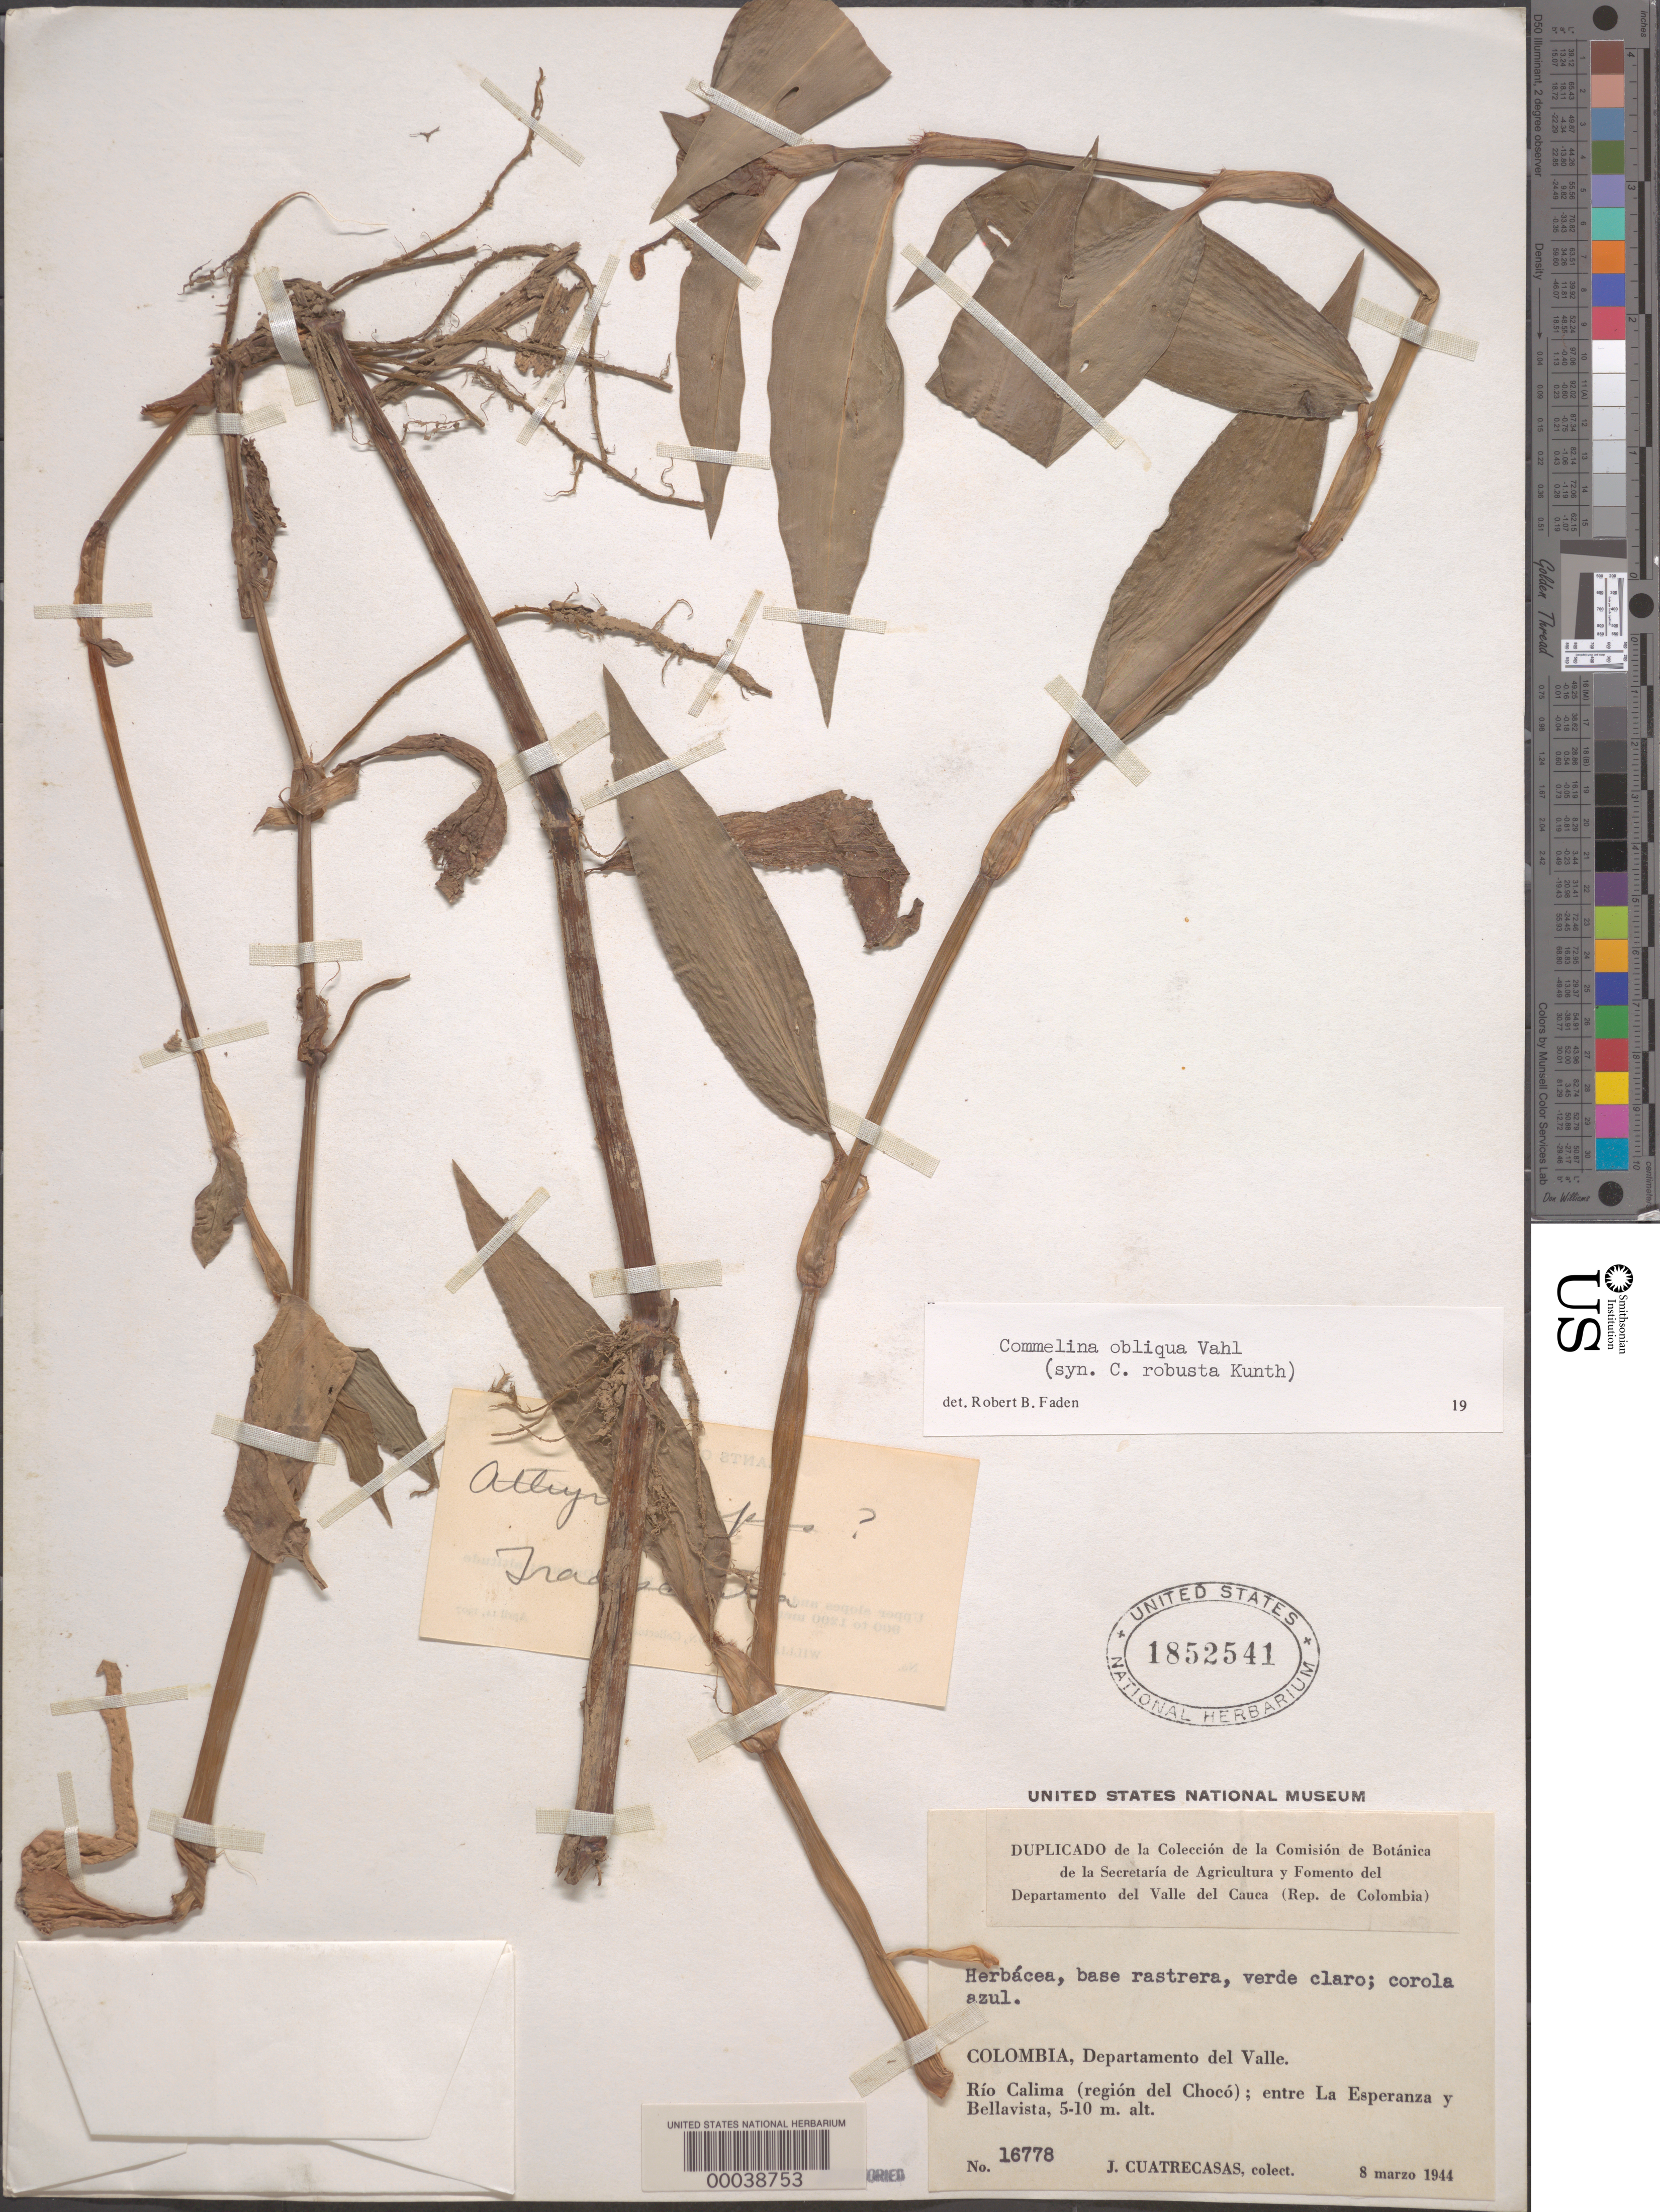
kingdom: Plantae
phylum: Tracheophyta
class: Liliopsida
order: Commelinales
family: Commelinaceae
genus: Commelina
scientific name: Commelina obliqua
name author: Vahl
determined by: Faden, Robert B., (US), Smithsonian Institution - National Museum of Natural History (UNITED STATES)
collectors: J. Cuatrecasas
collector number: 16778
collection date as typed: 08 Mar 1944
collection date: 1944-03-08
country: Colombia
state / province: Valle del Cauca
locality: Rio Calima, between la Esperanza and Bellavista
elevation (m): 5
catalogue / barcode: US 1852541